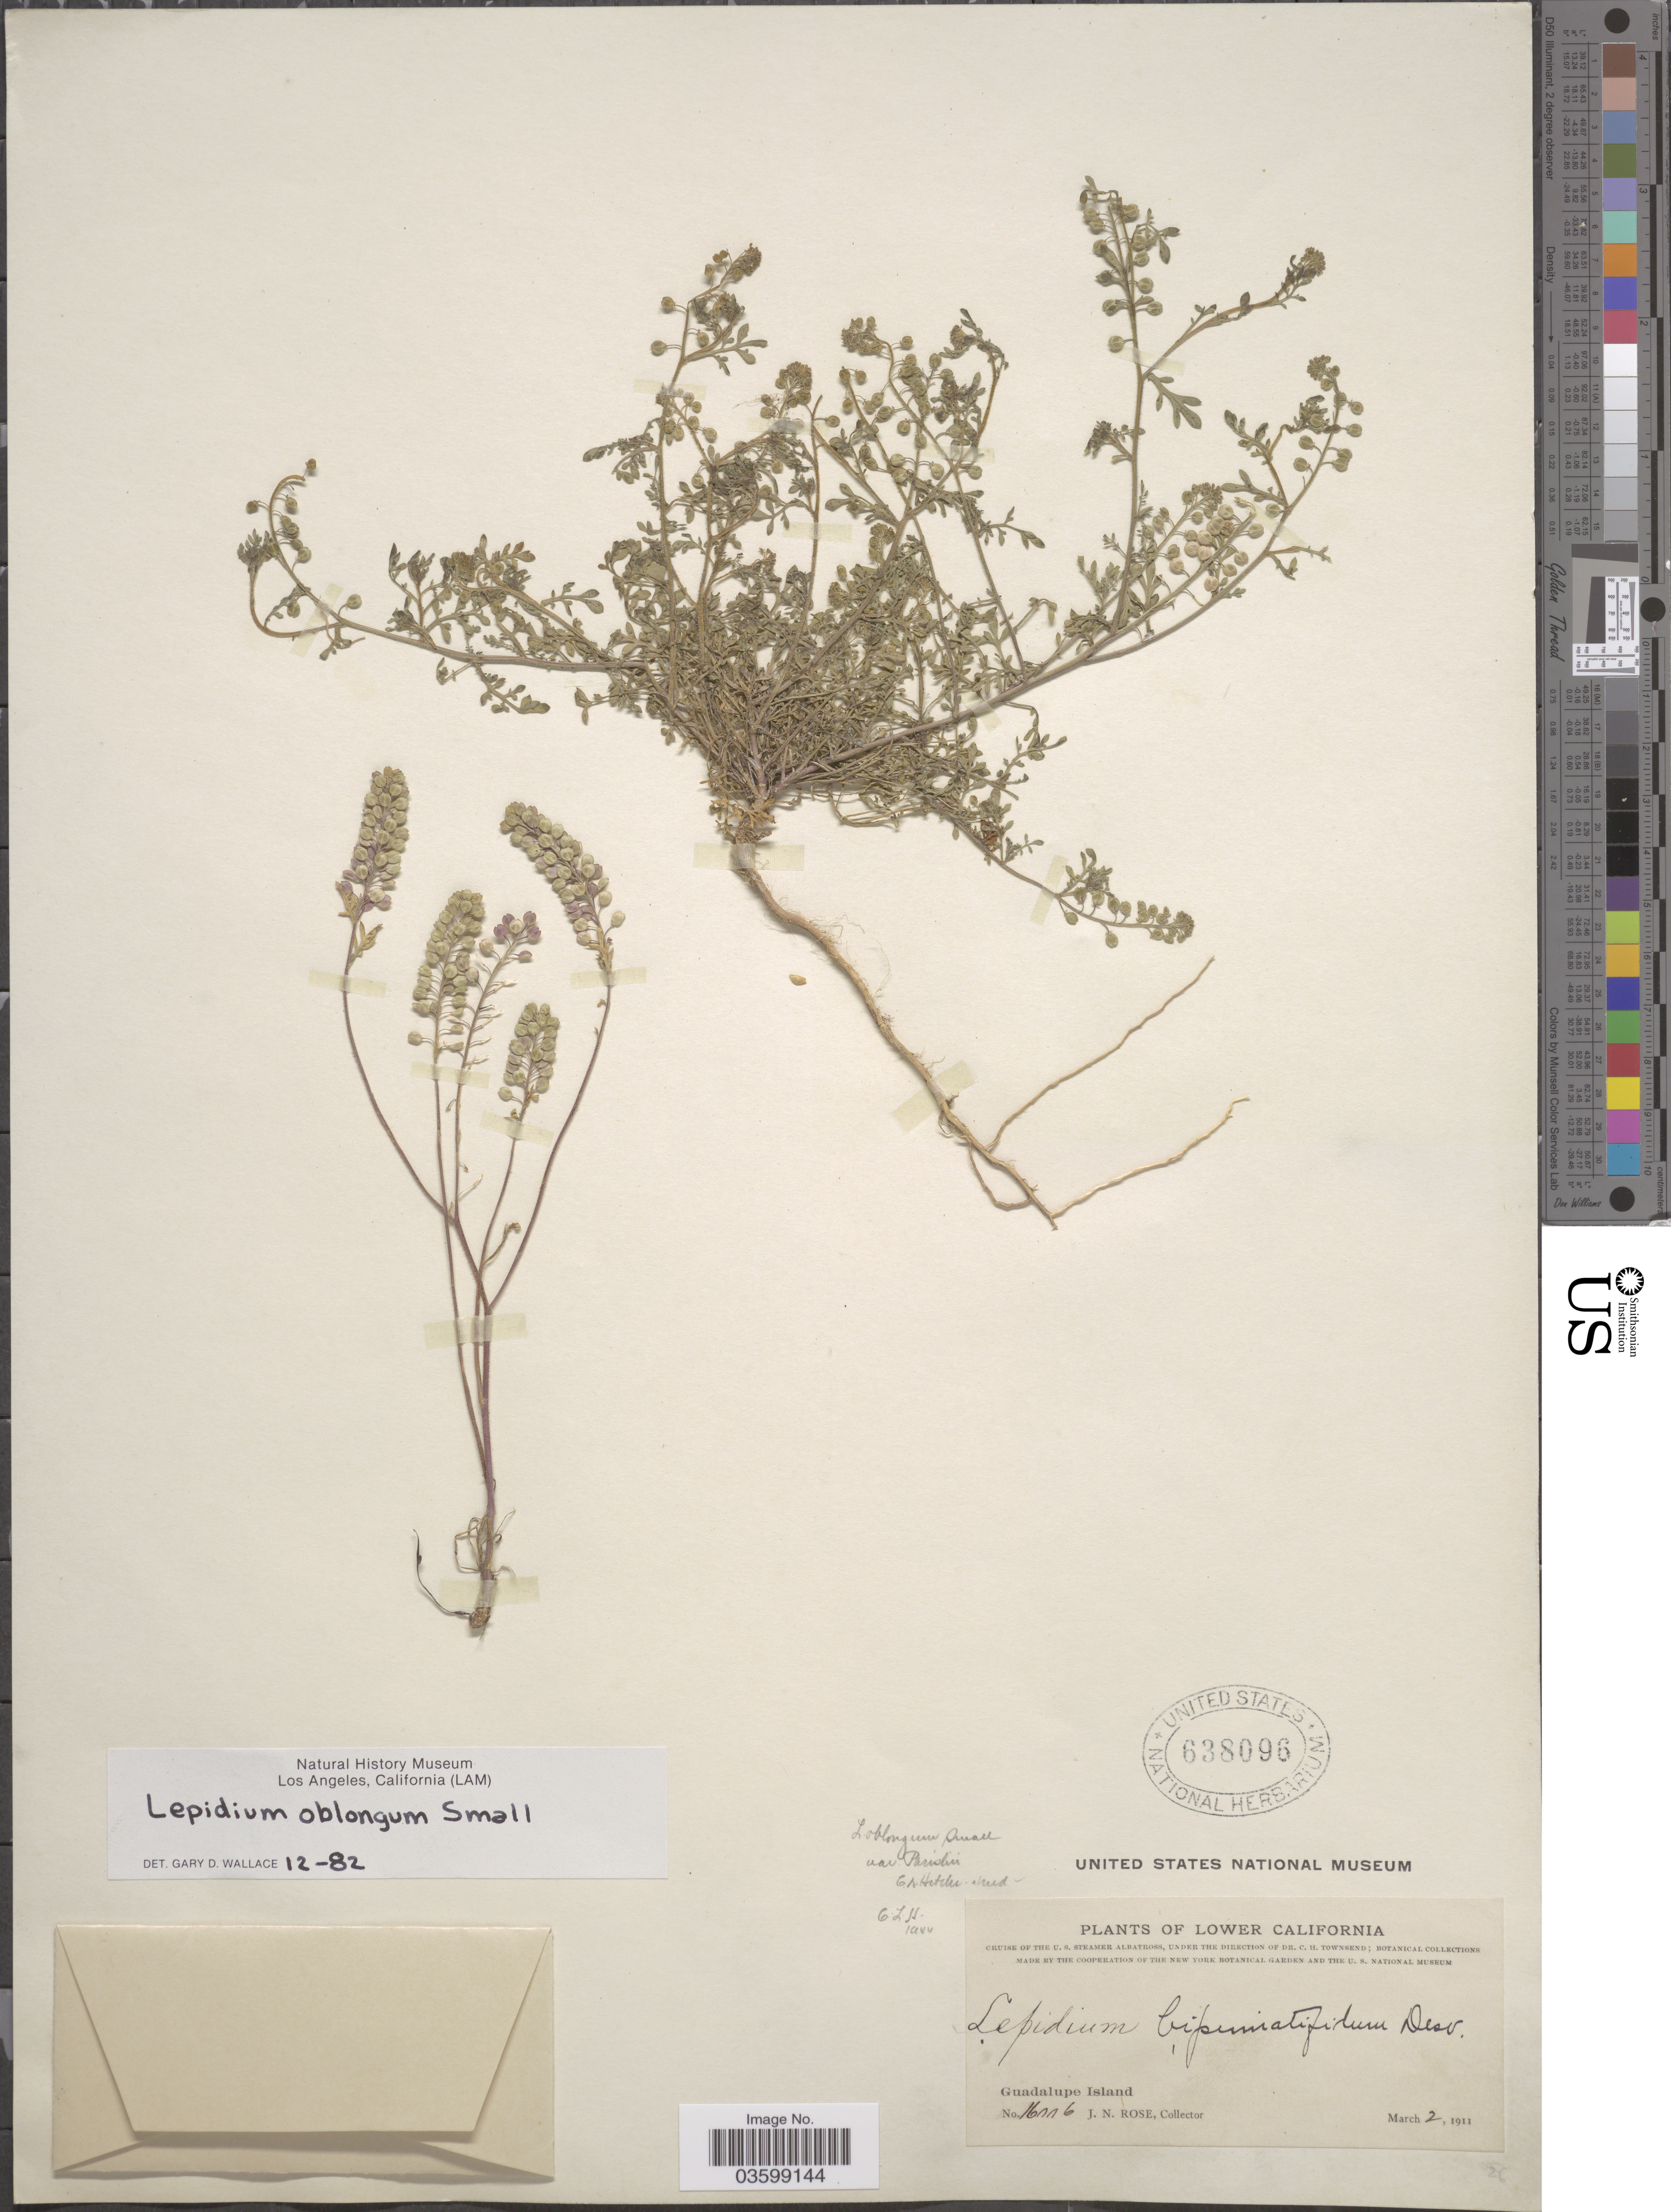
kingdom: Plantae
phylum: Tracheophyta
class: Magnoliopsida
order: Brassicales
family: Brassicaceae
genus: Lepidium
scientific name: Lepidium oblongum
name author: Small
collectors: J. N. Rose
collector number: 16006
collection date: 1911-03-02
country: Mexico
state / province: Baja California Norte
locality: Lower California. Guadalupe Island.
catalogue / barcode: US 638096